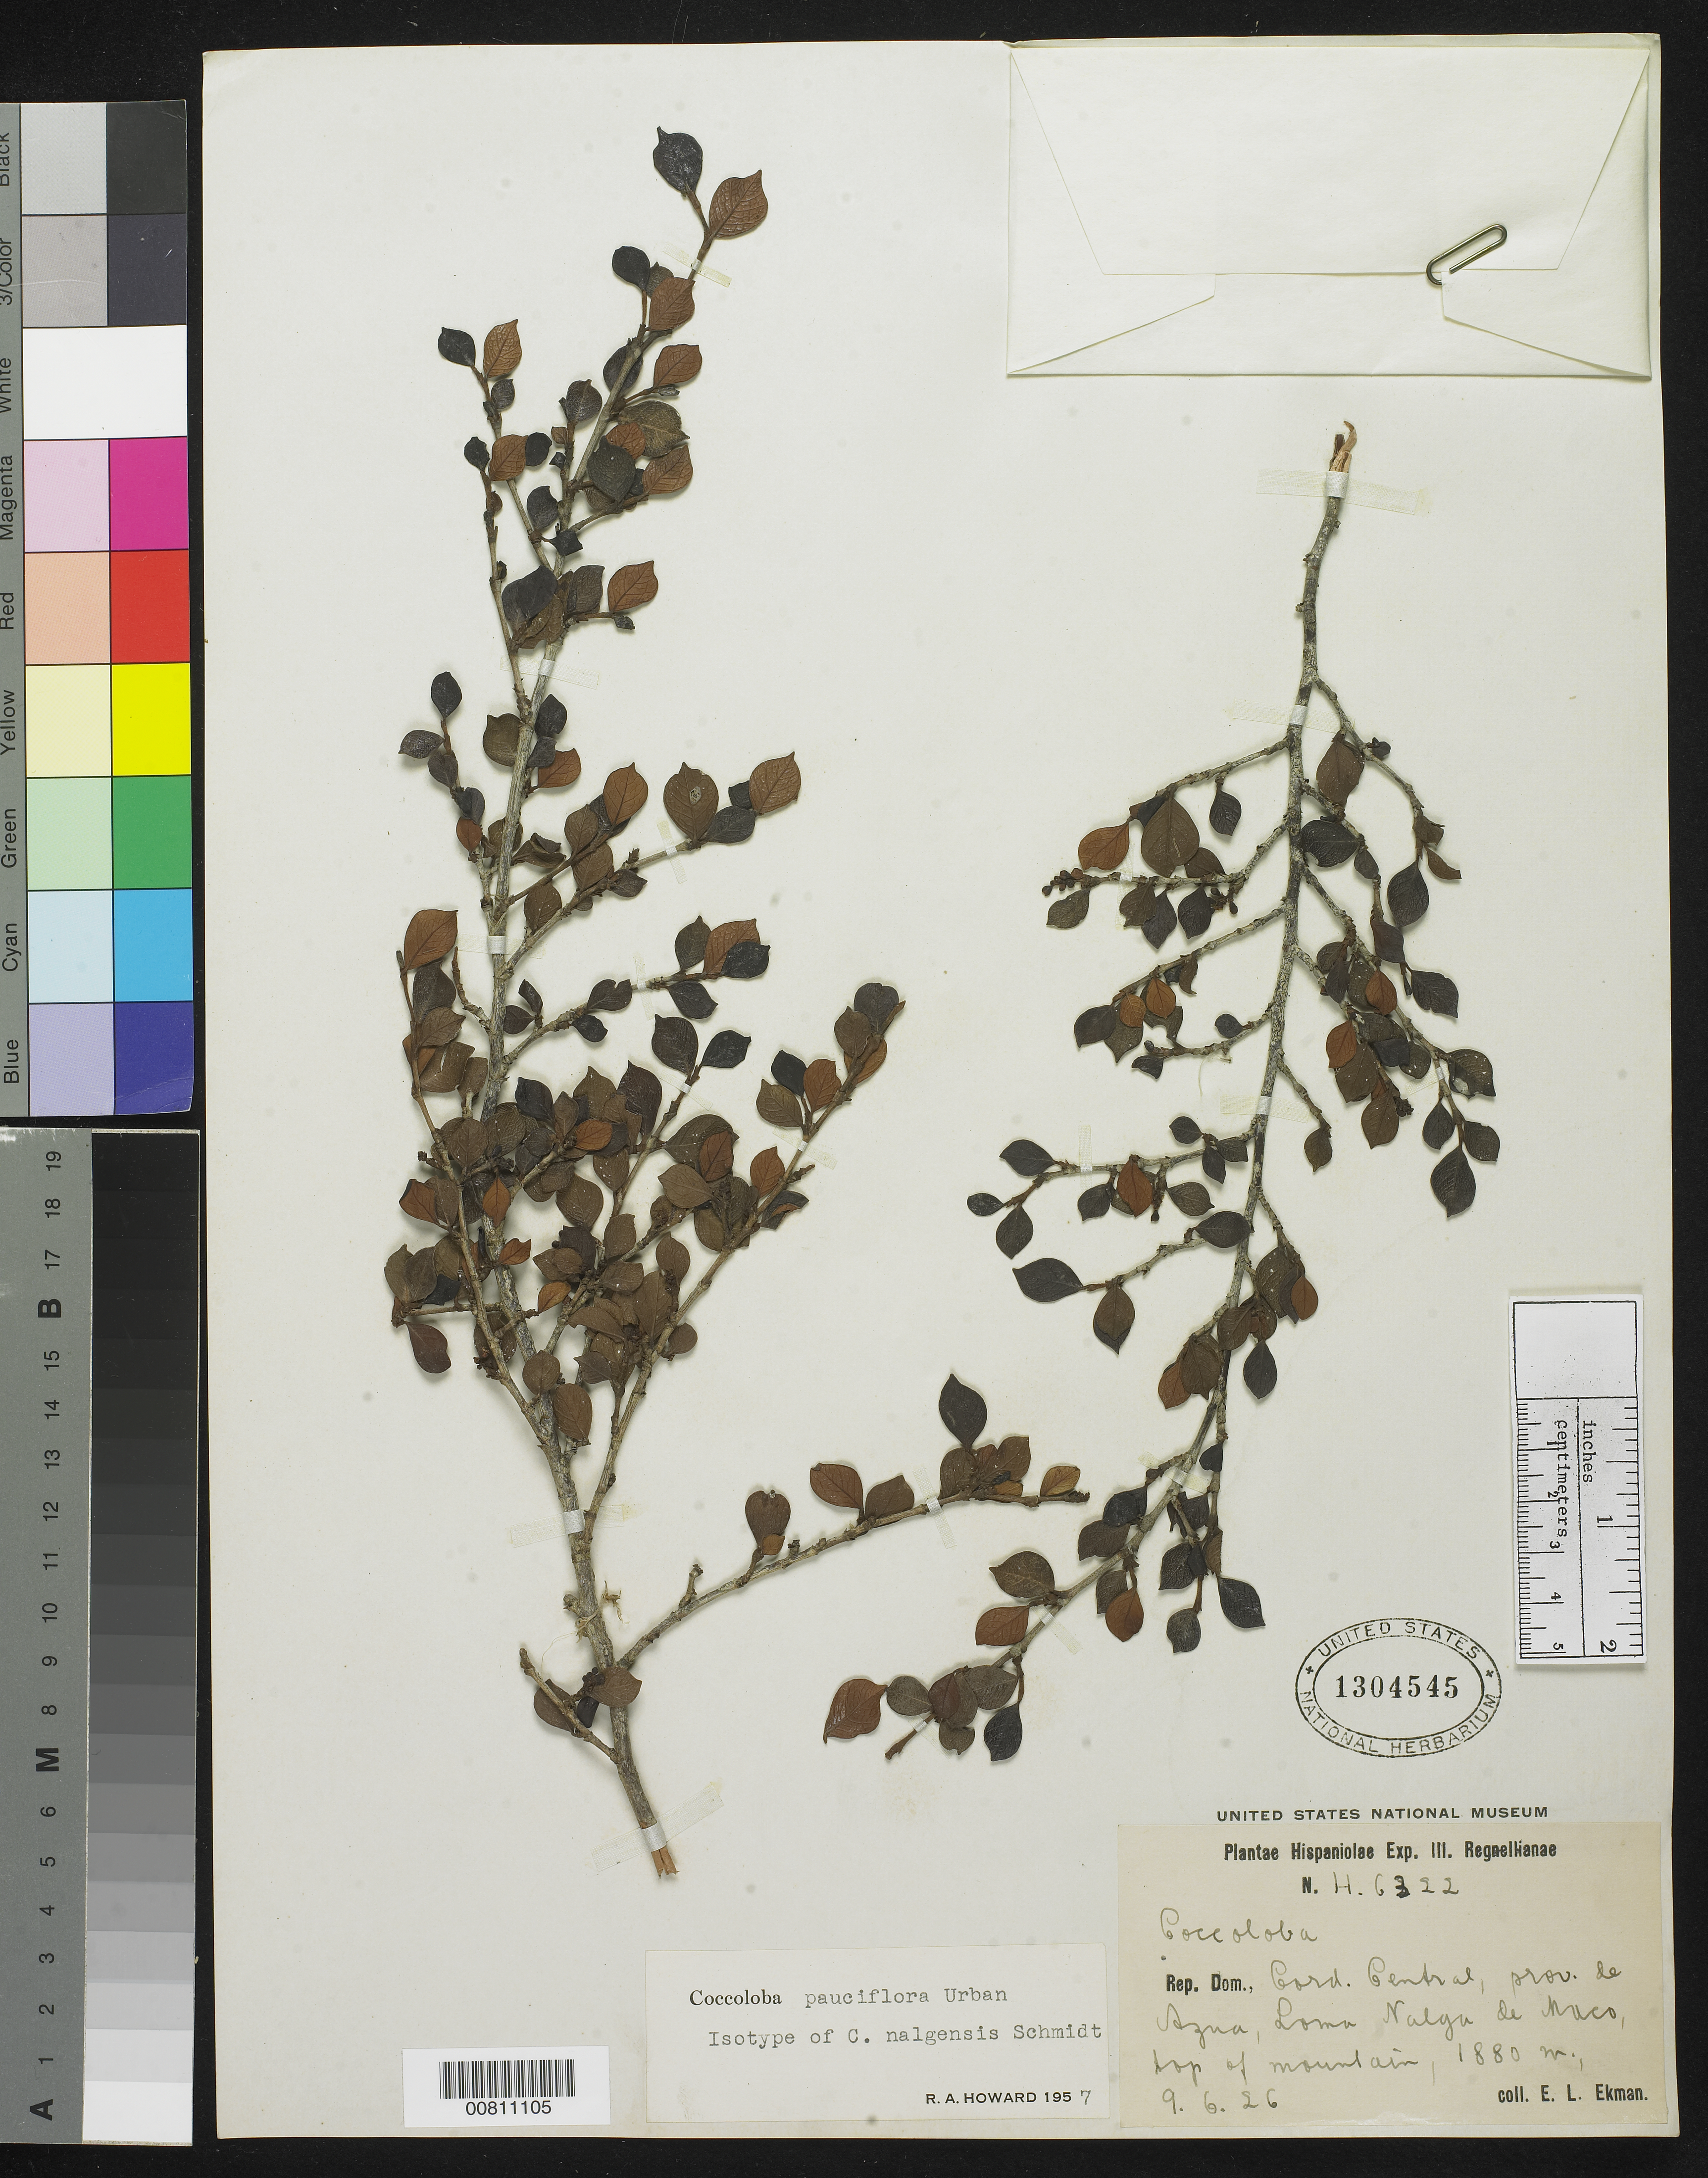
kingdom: Plantae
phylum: Tracheophyta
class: Magnoliopsida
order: Caryophyllales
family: Polygonaceae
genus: Coccoloba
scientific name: Coccoloba nalgensis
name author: O.C. Schmidt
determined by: Howard, R. A.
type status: Isotype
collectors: E. L. Ekman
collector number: H 6322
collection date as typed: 09 Jun 1926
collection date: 1926-06-09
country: Dominican Republic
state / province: Azua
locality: Rep. Dom., Cord. Central, prov. de Azua, Loma Nalga de Maco, top of mountain.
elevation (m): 1880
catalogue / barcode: US 1304545